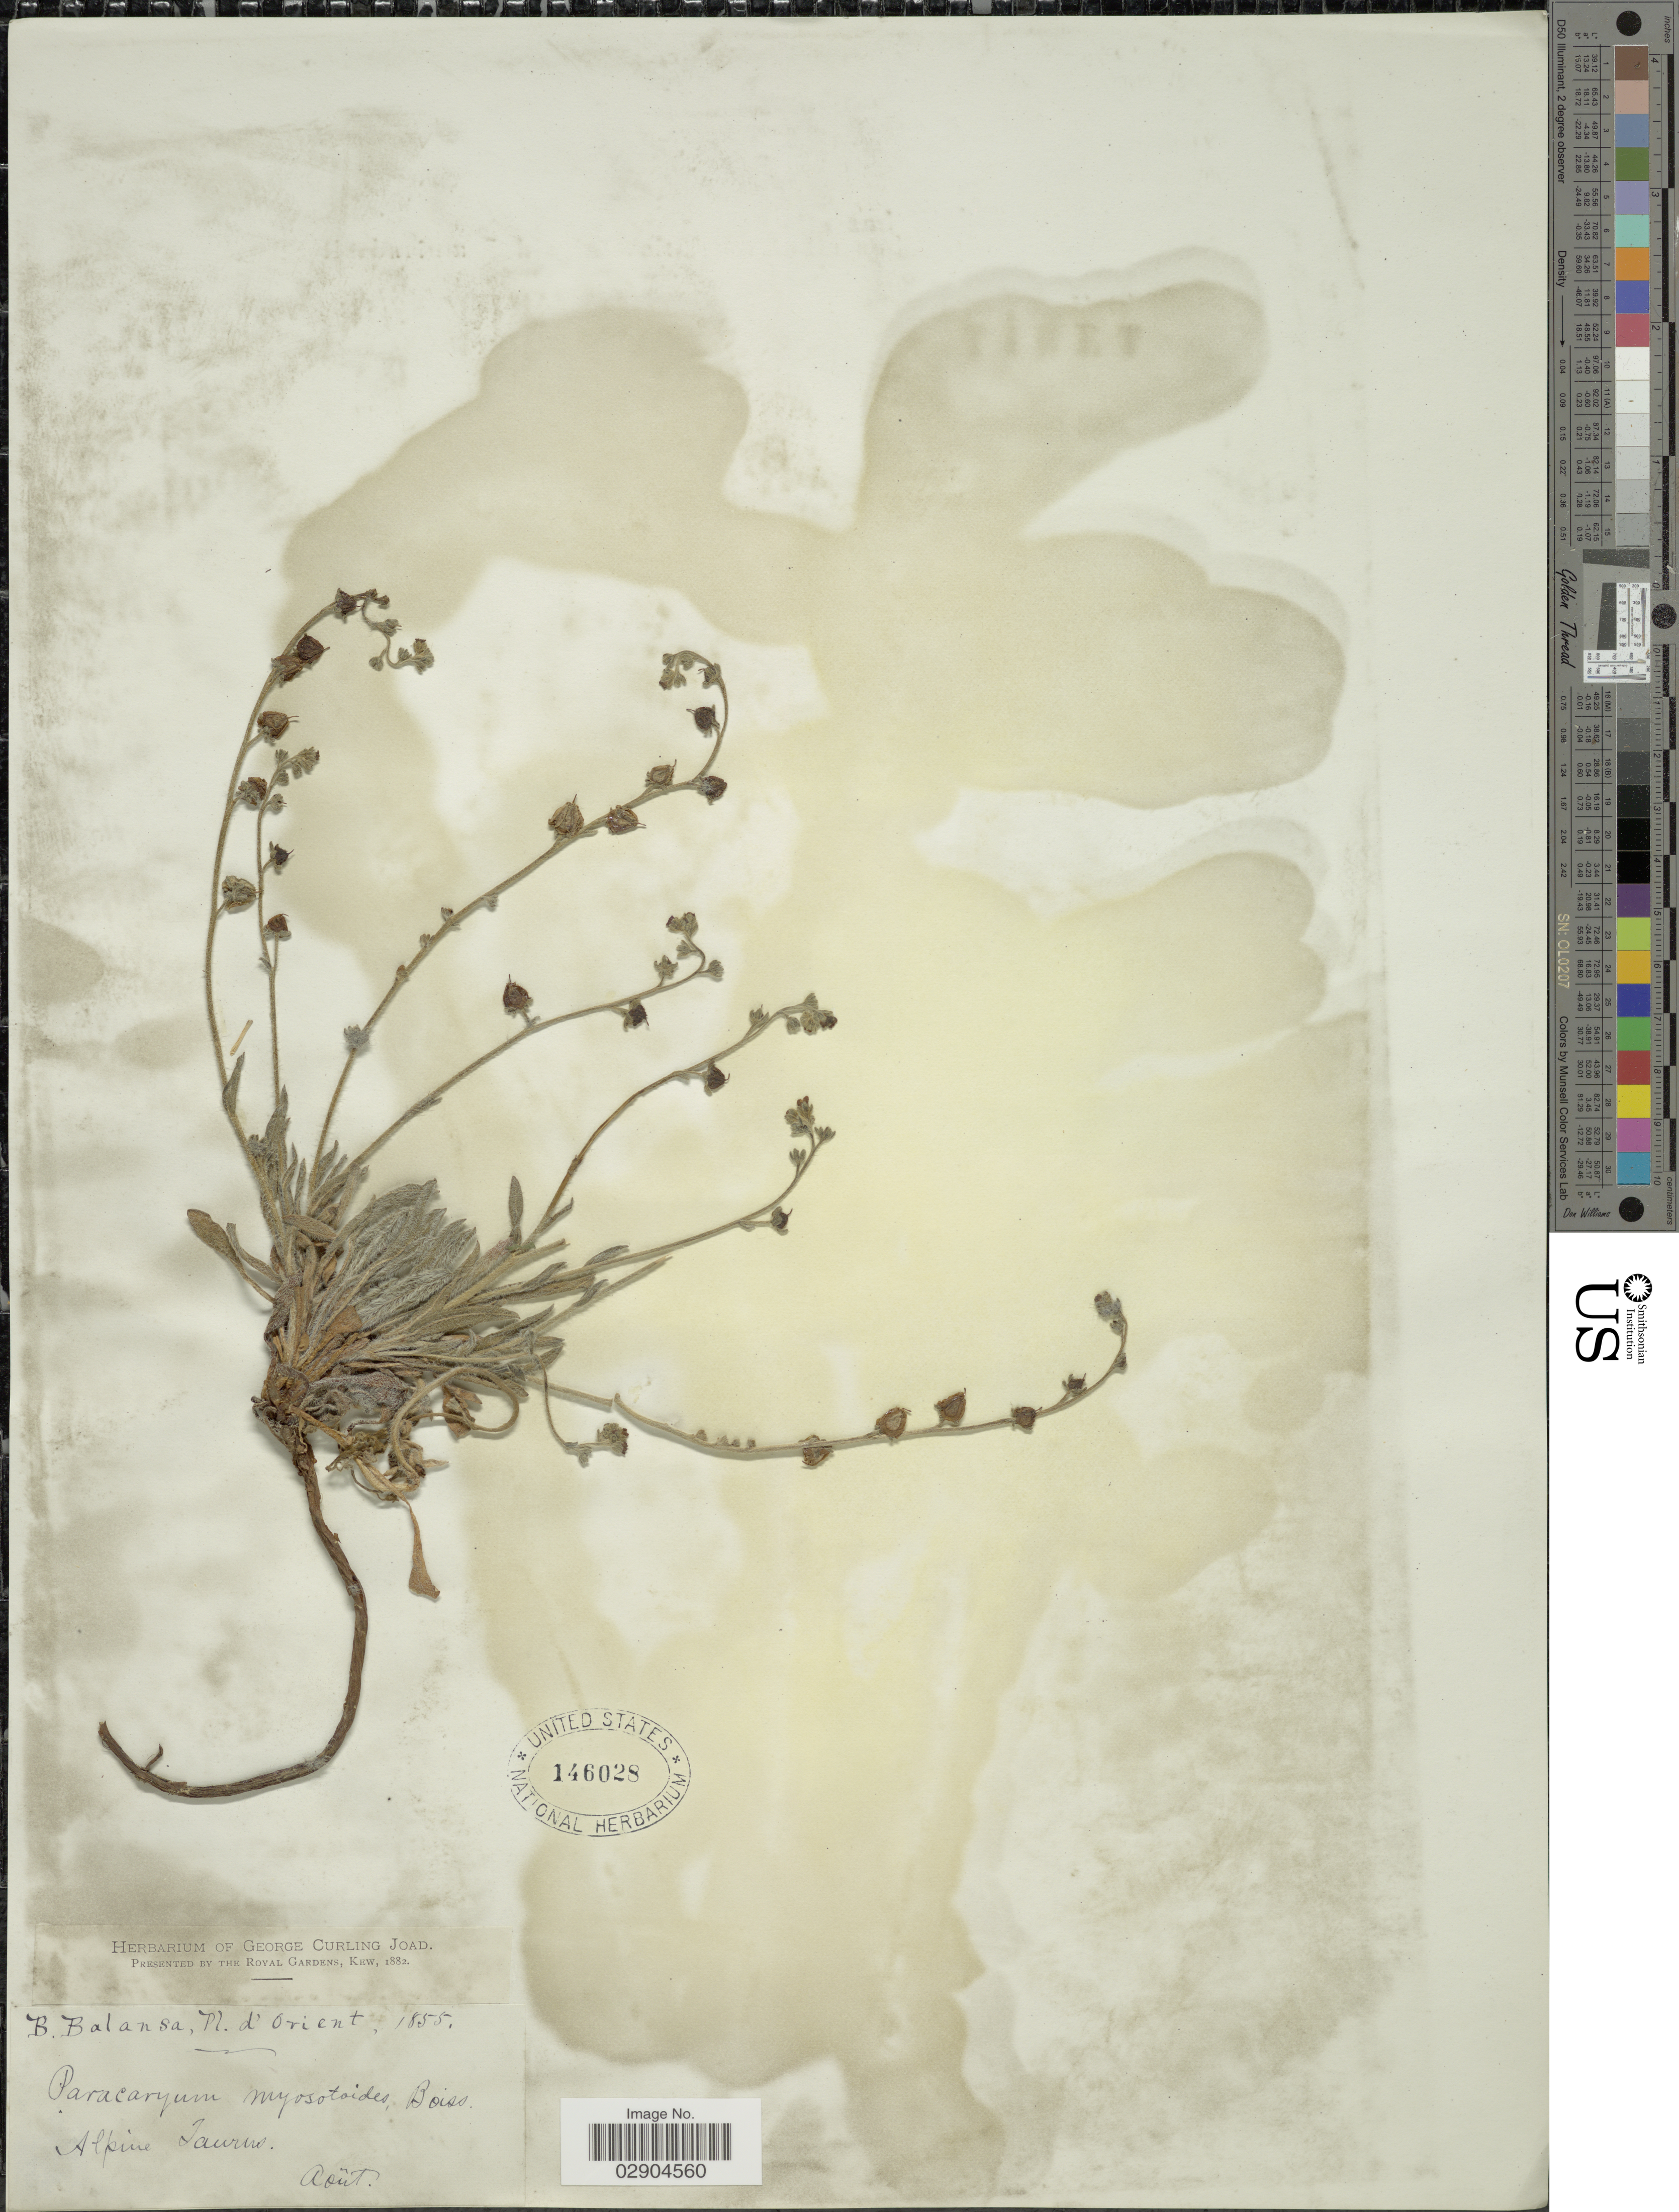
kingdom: Plantae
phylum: Tracheophyta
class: Magnoliopsida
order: Boraginales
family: Boraginaceae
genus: Paracaryum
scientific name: Paracaryum myosotoides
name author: Boiss.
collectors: B. Balansa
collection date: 1855-08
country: Turkey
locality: Pl. d'Orient. Alpine Taurus.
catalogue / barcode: US 146028